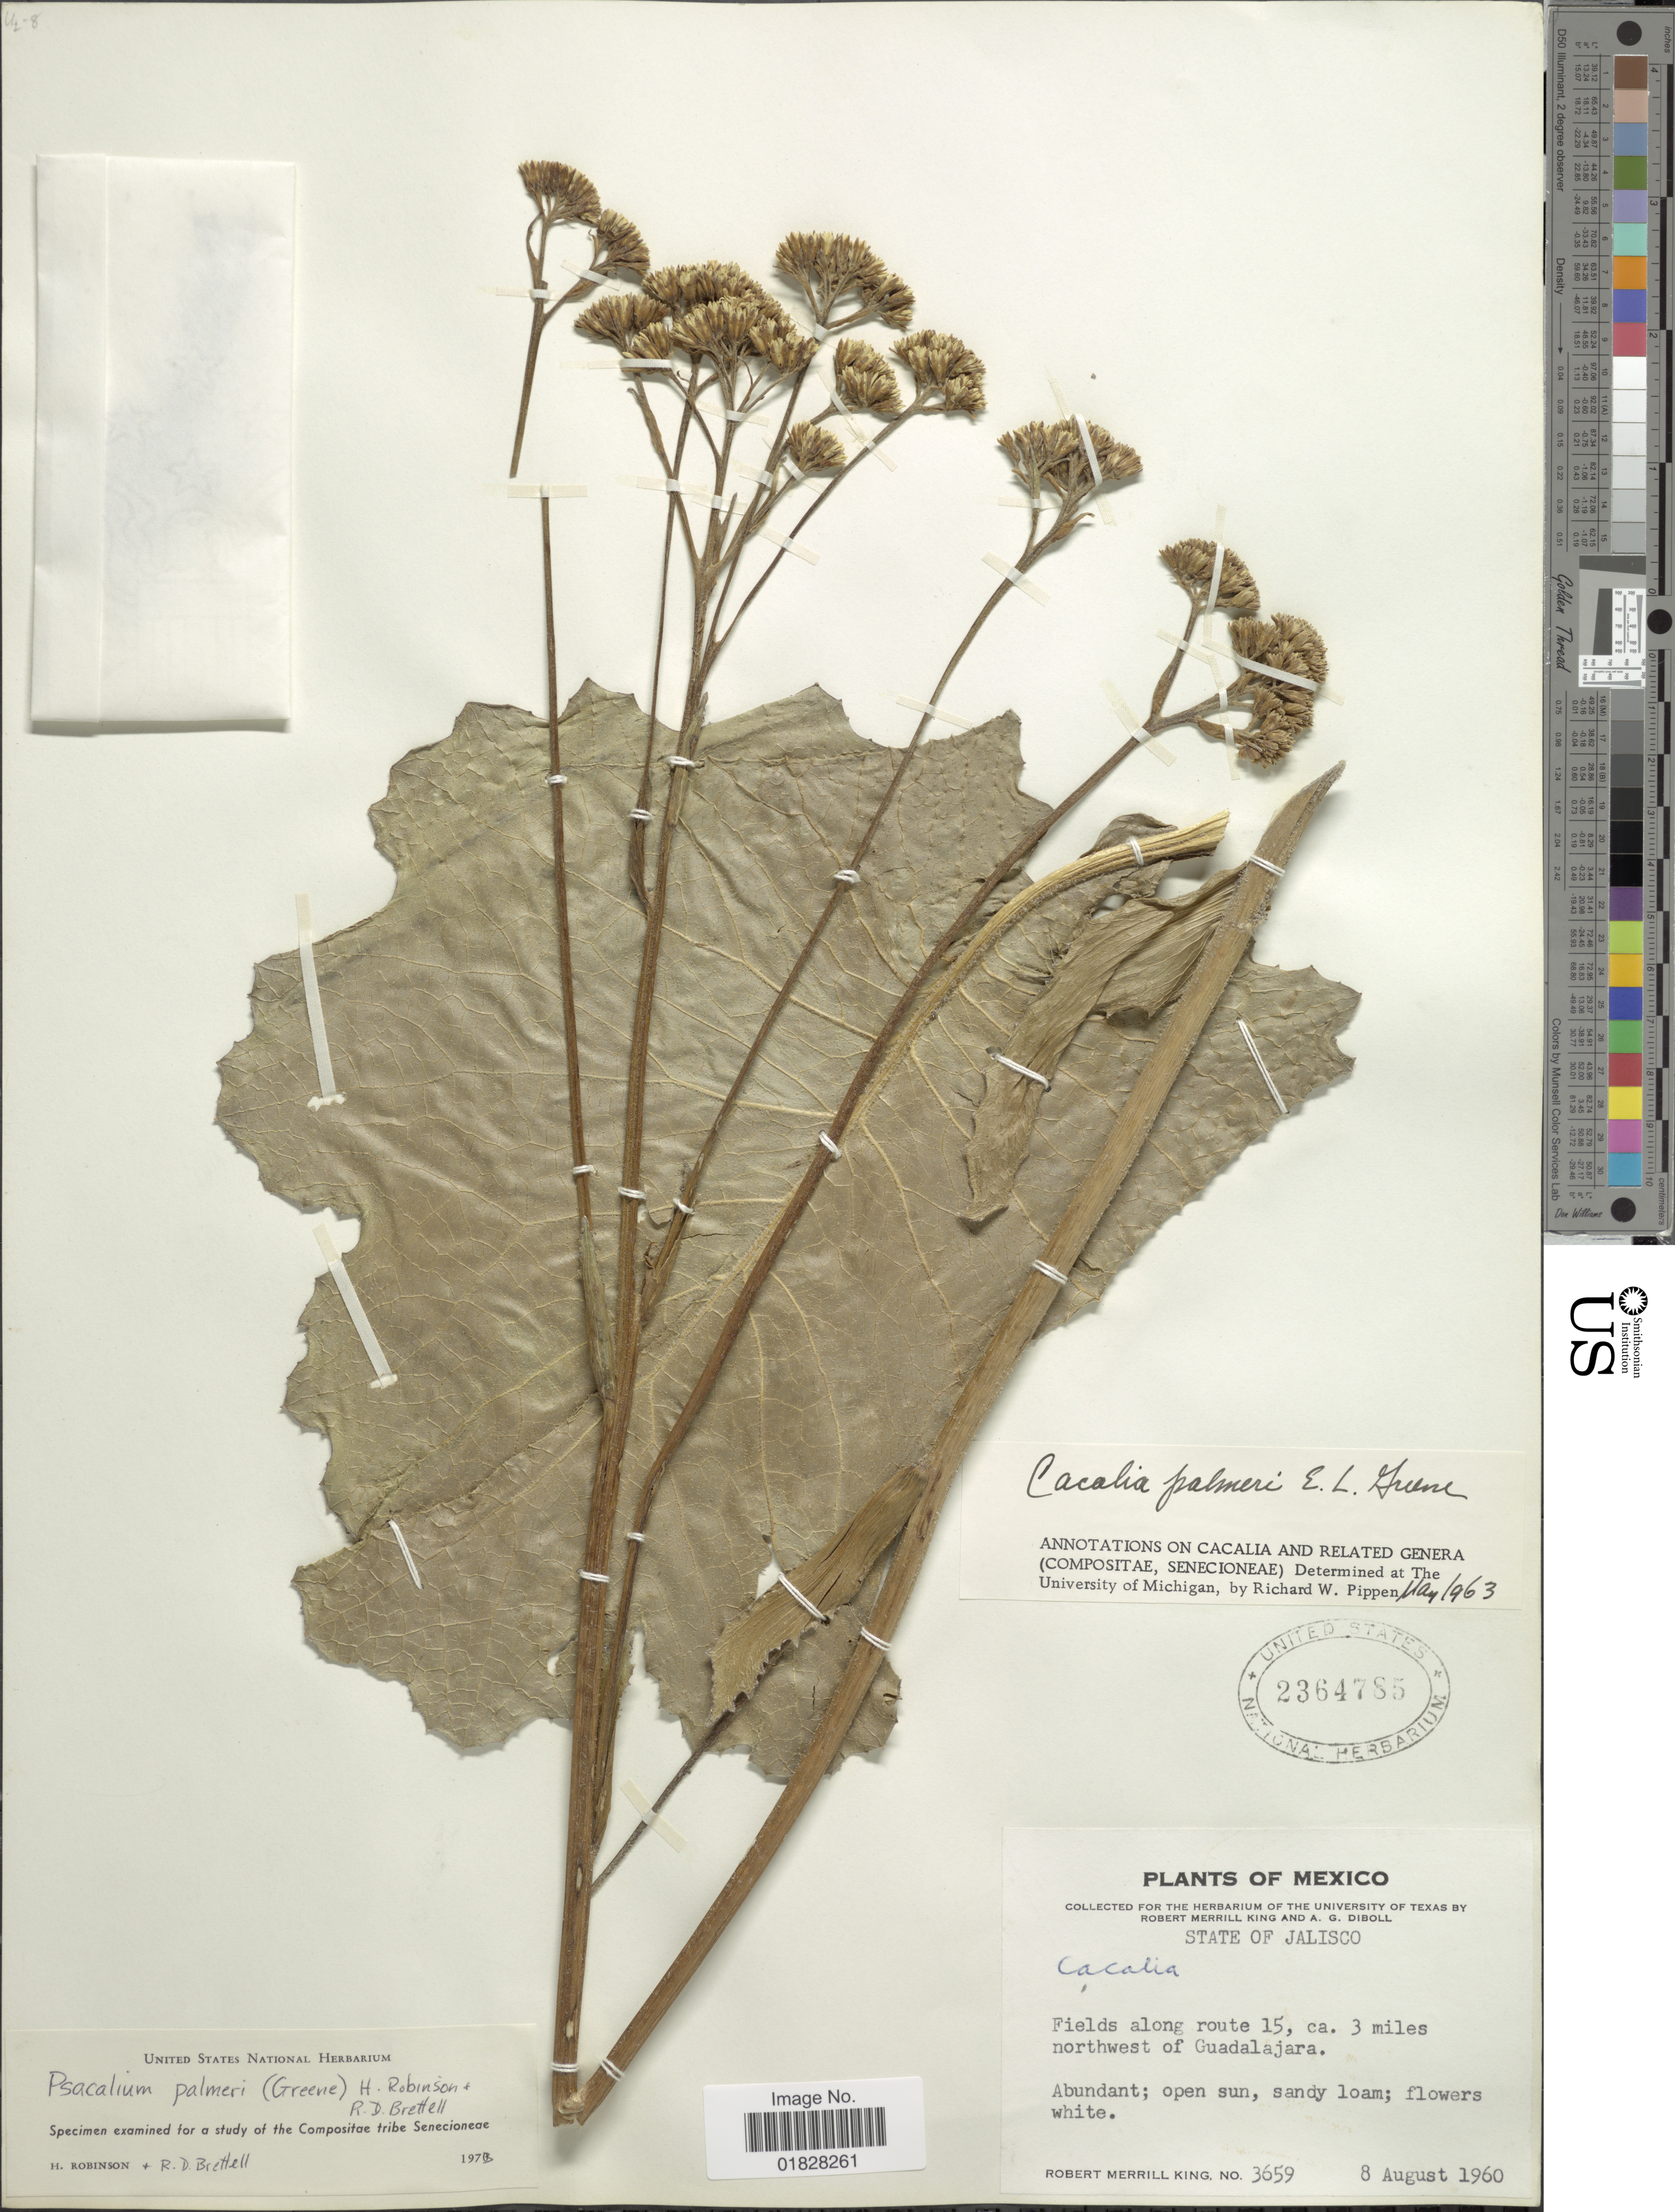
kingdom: Plantae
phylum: Tracheophyta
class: Magnoliopsida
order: Asterales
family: Asteraceae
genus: Psacalium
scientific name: Psacalium palmeri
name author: (Greene) H. Rob. & Brettell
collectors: R. M. King & A. Diboll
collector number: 3659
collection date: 1960-08-08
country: Mexico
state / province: Jalisco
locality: State of Jalisco. Fields along route 15, ca. 3 miles northwest of Guadalajara.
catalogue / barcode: US 2364785